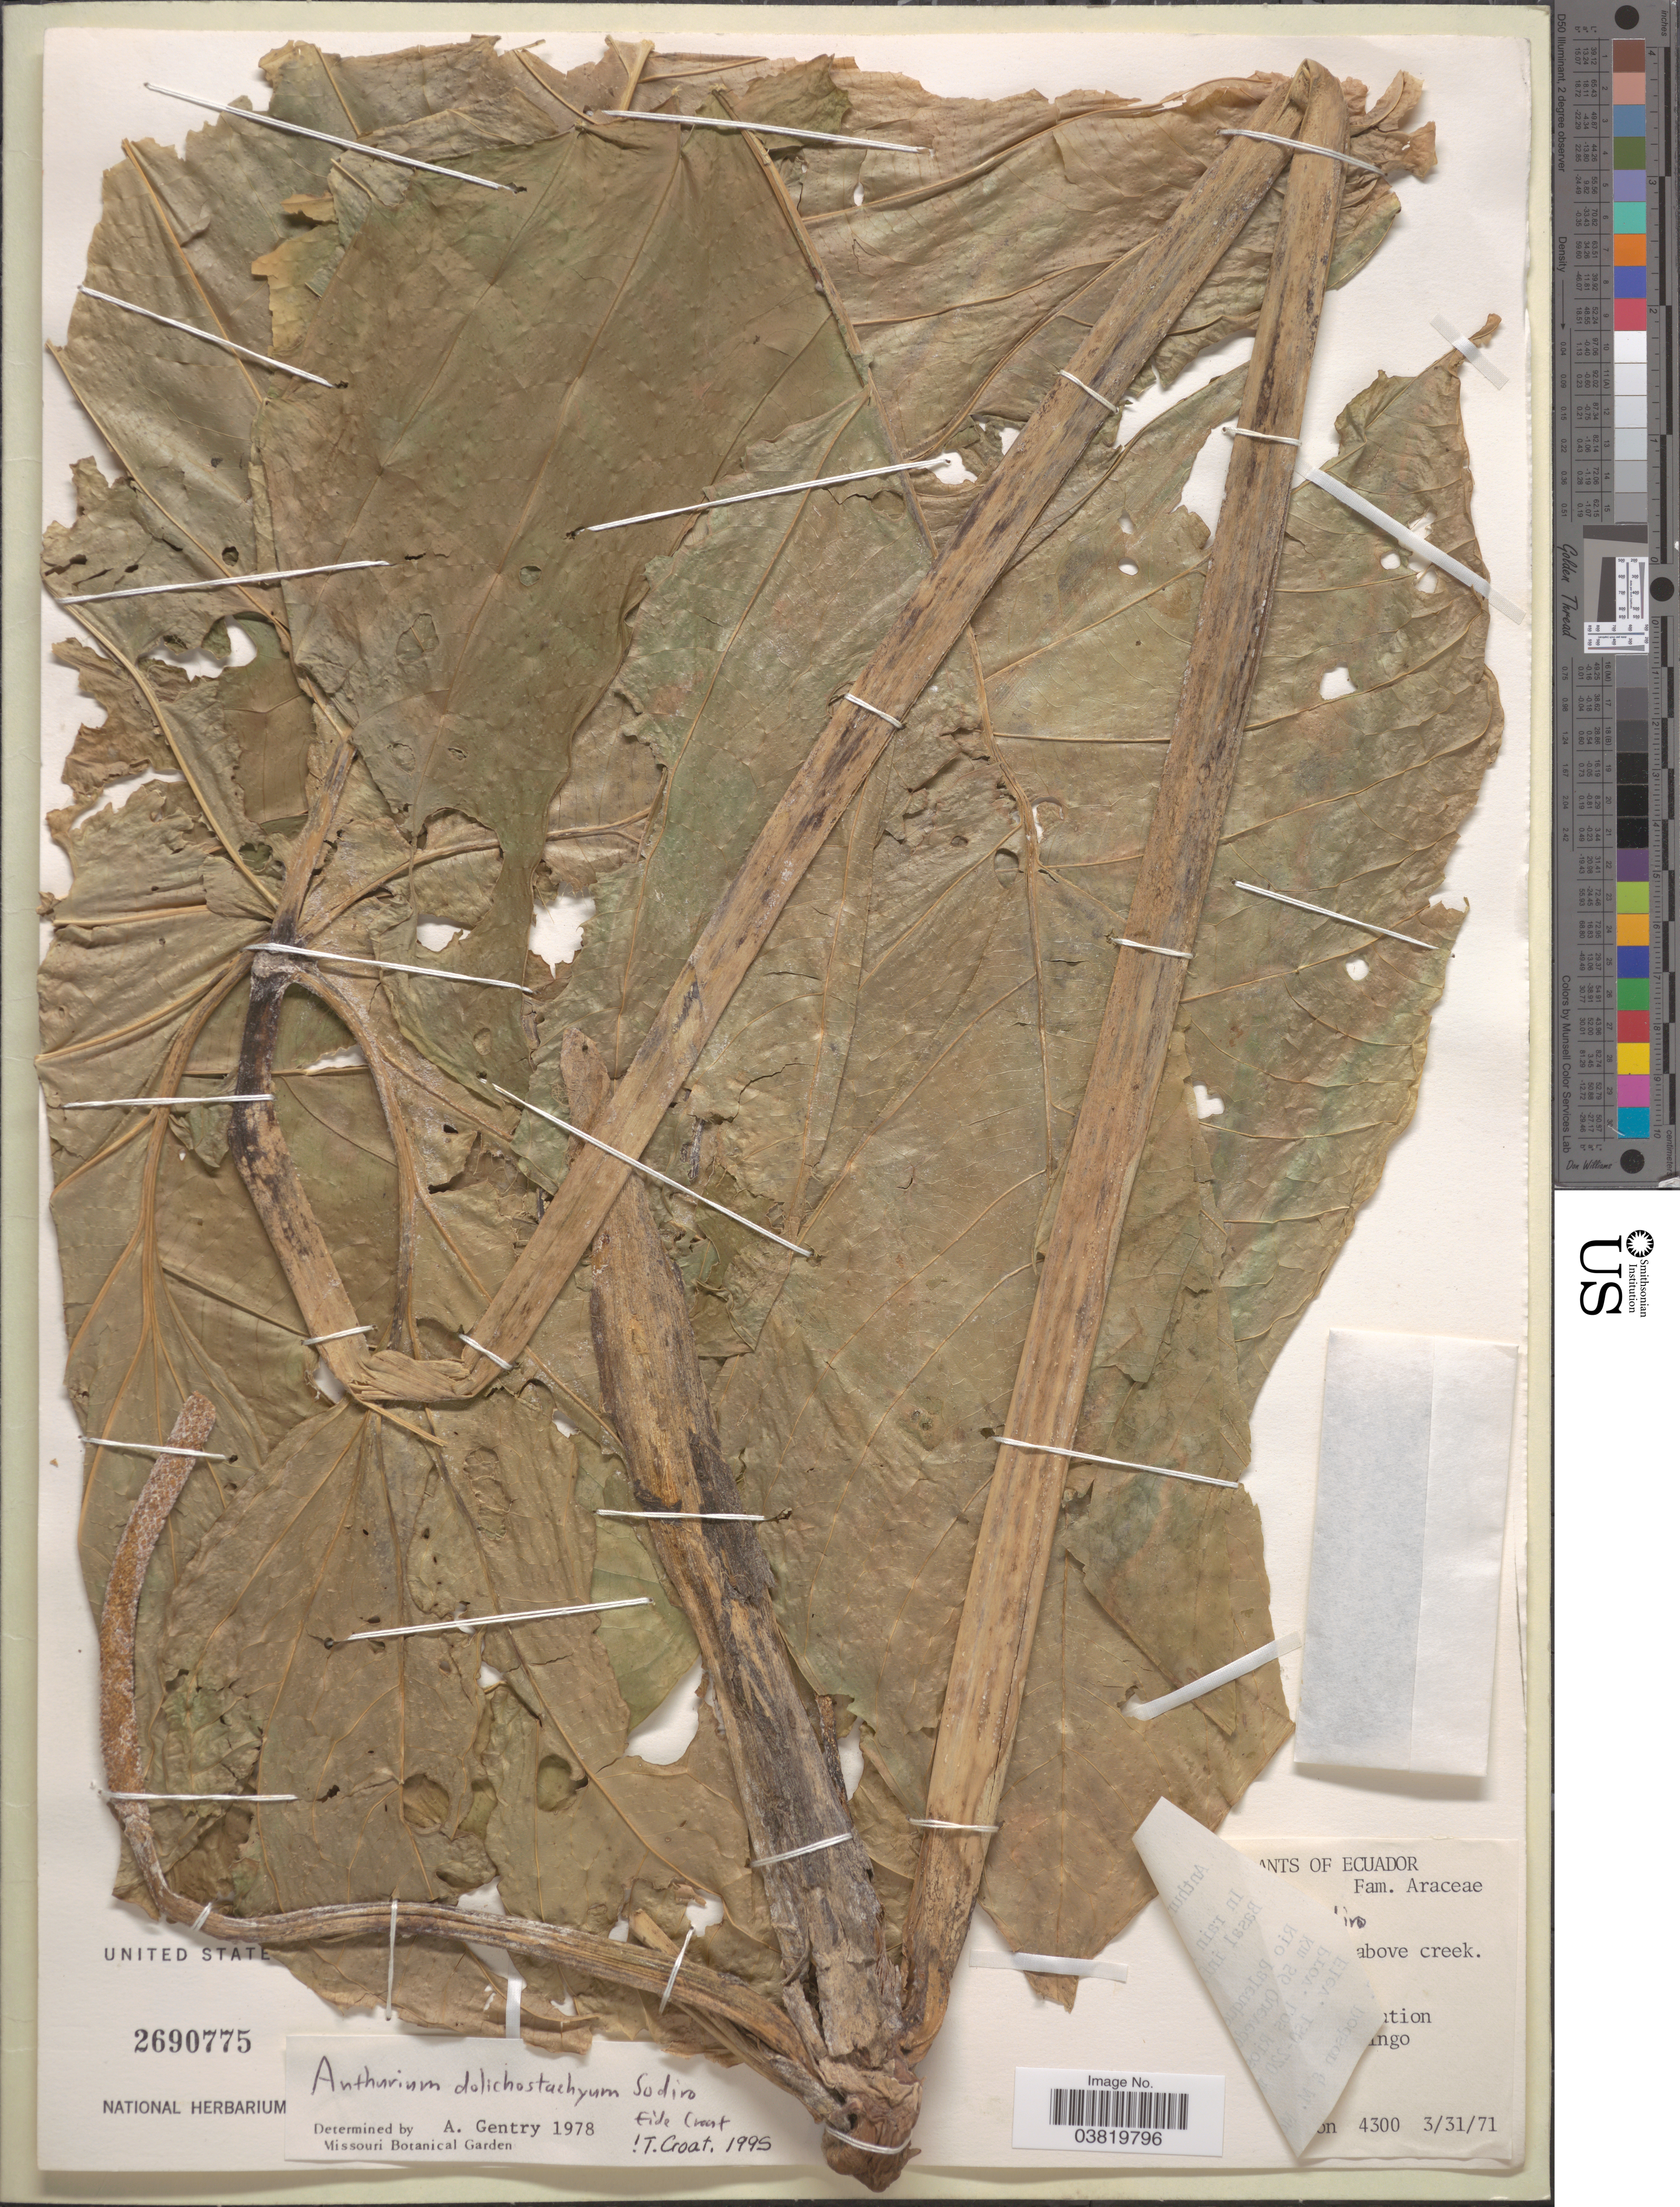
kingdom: Plantae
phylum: Tracheophyta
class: Liliopsida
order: Alismatales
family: Araceae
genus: Anthurium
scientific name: Anthurium dolicostachyum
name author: Sodiro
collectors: -- Dodson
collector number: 4300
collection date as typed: Transcribed d/m/y: 31/3/71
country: Ecuador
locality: [illegible text] above creek. [illegible text] tion. [illegible text] ngo.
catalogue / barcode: US 2690775